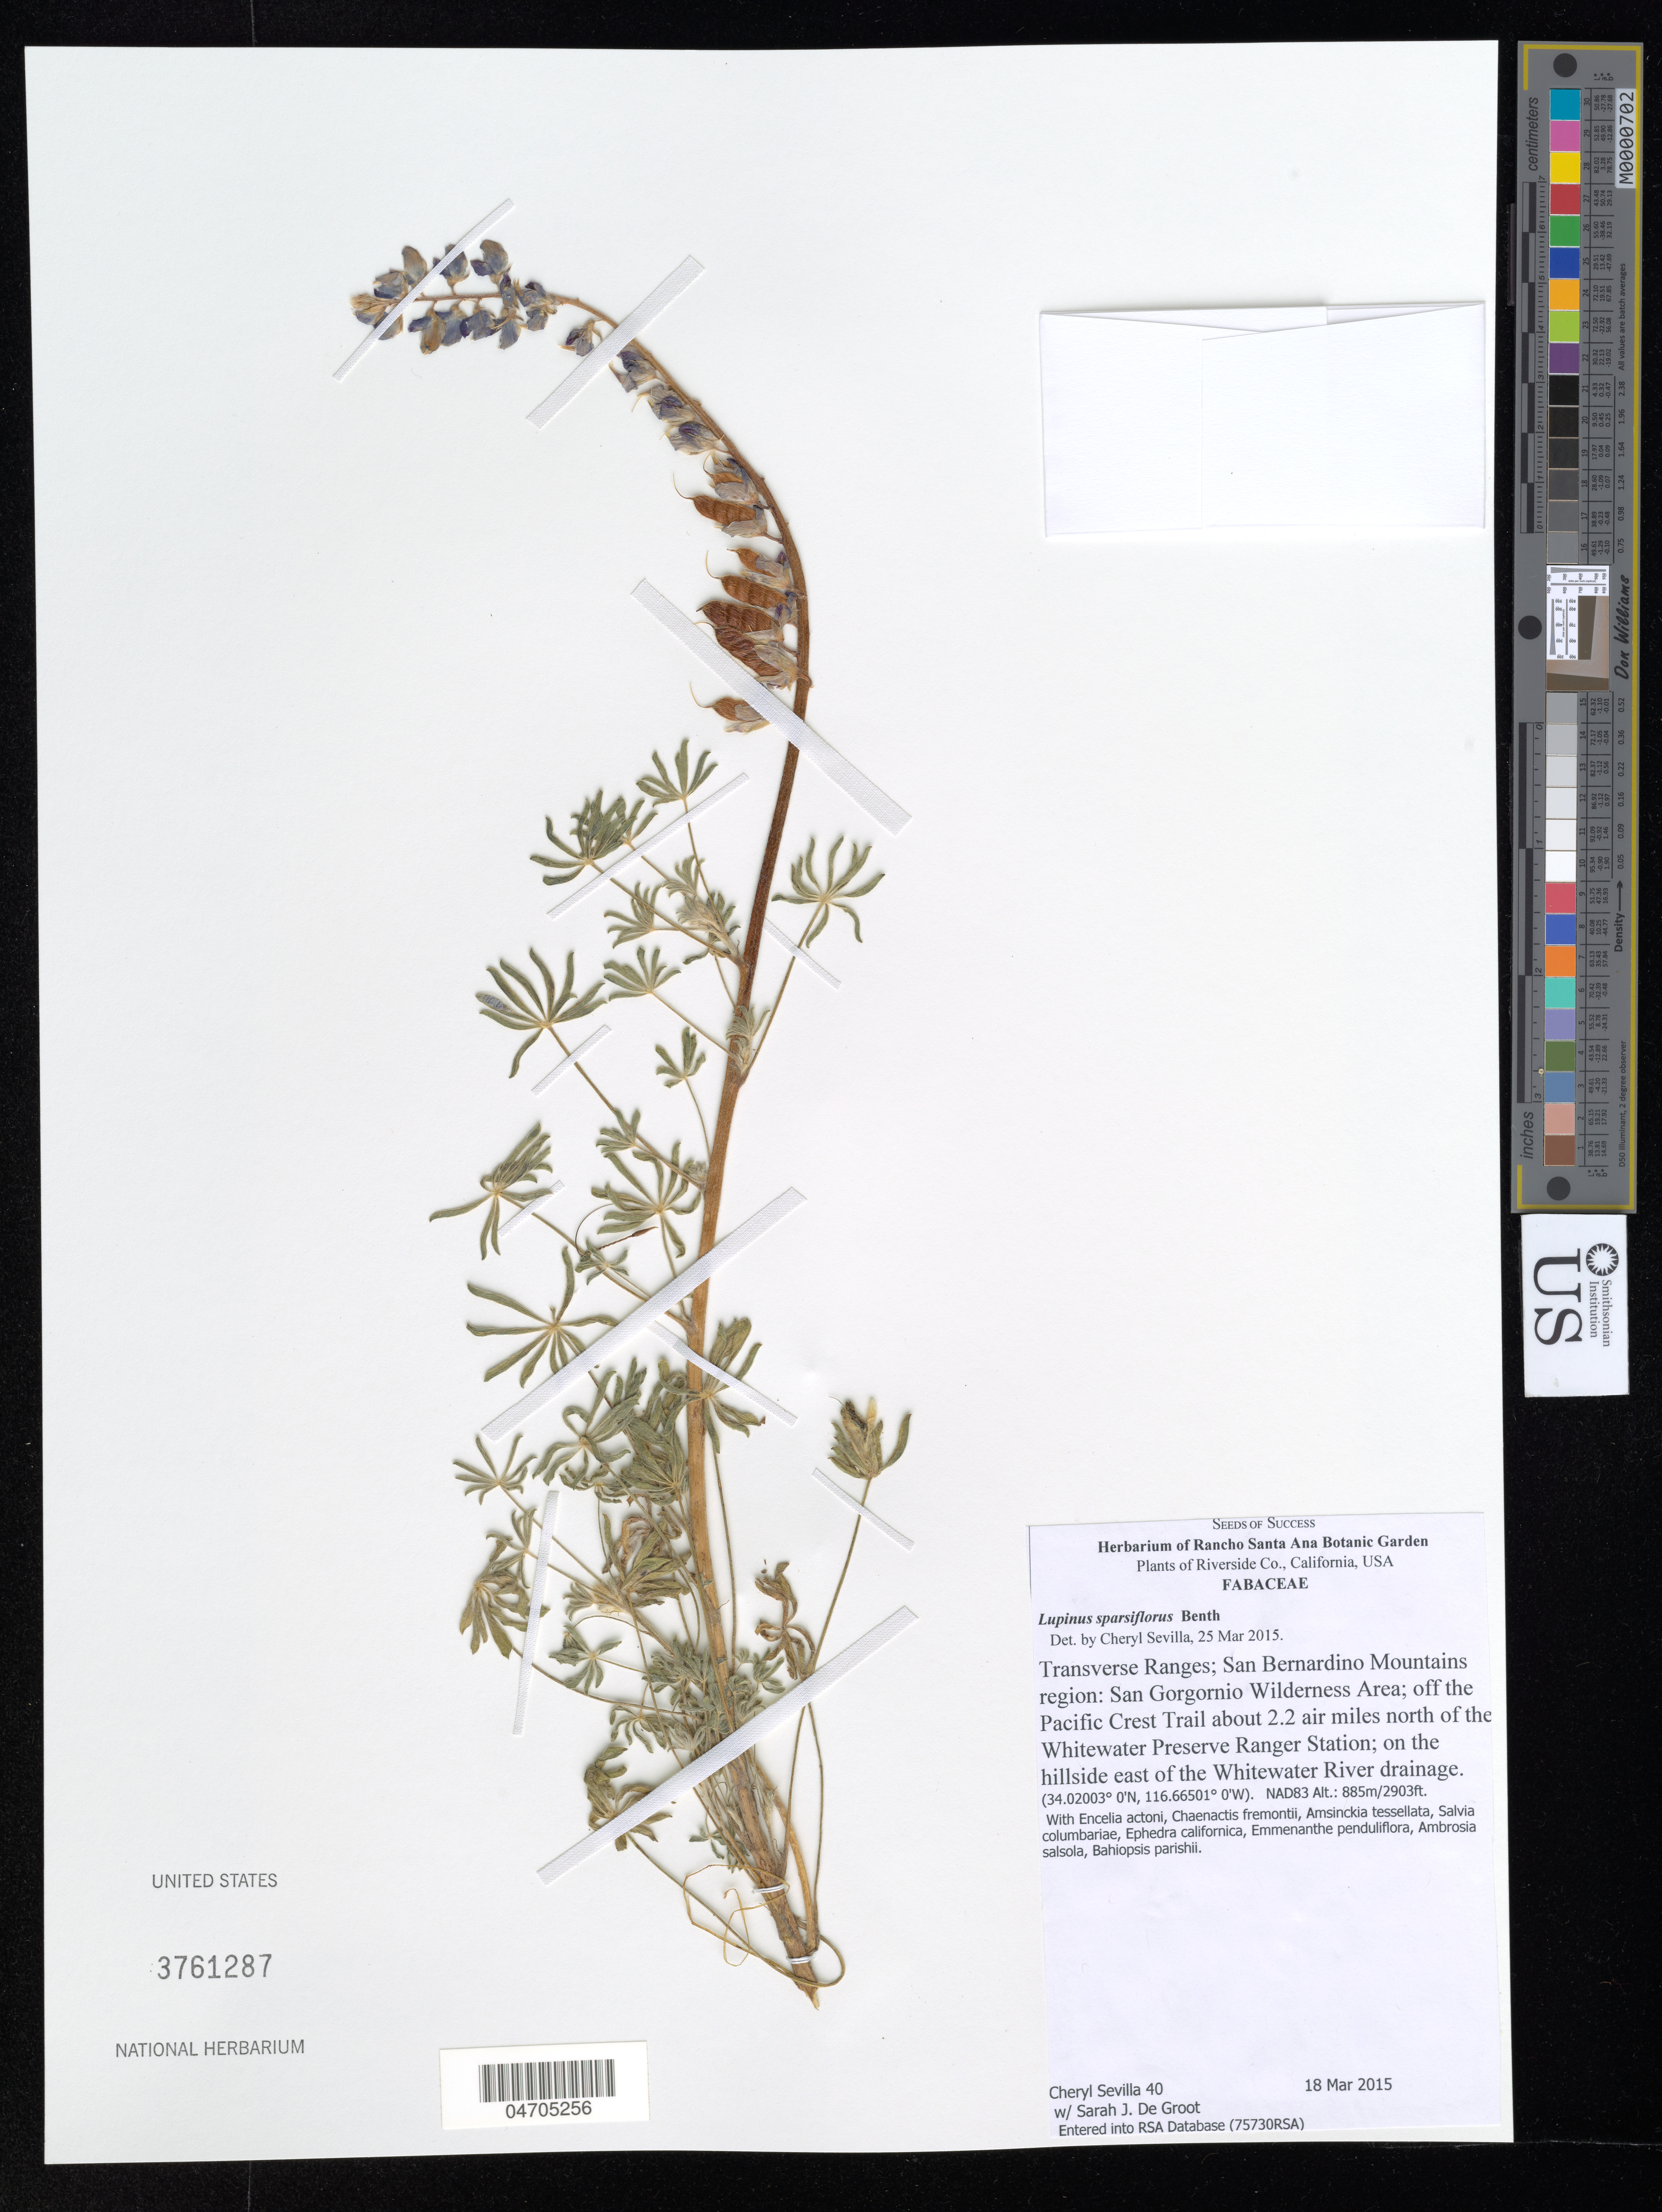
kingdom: Plantae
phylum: Tracheophyta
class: Magnoliopsida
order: Fabales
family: Fabaceae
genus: Lupinus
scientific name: Lupinus sparsiflorus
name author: Benth.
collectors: C. Sevilla & S. De Groot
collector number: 40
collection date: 2015-03-18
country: United States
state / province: California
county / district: Riverside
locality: Riverside Co. Transverse Ranges; San Bernardino Mountains region: San Gorgornio Wilderness Area; off the Pacific Crest Trail about 2.2 air miles north of the Whitewater Preserve Ranger Station; on the hillside east of the Whitewater River drainage.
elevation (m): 885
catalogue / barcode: US 3761287